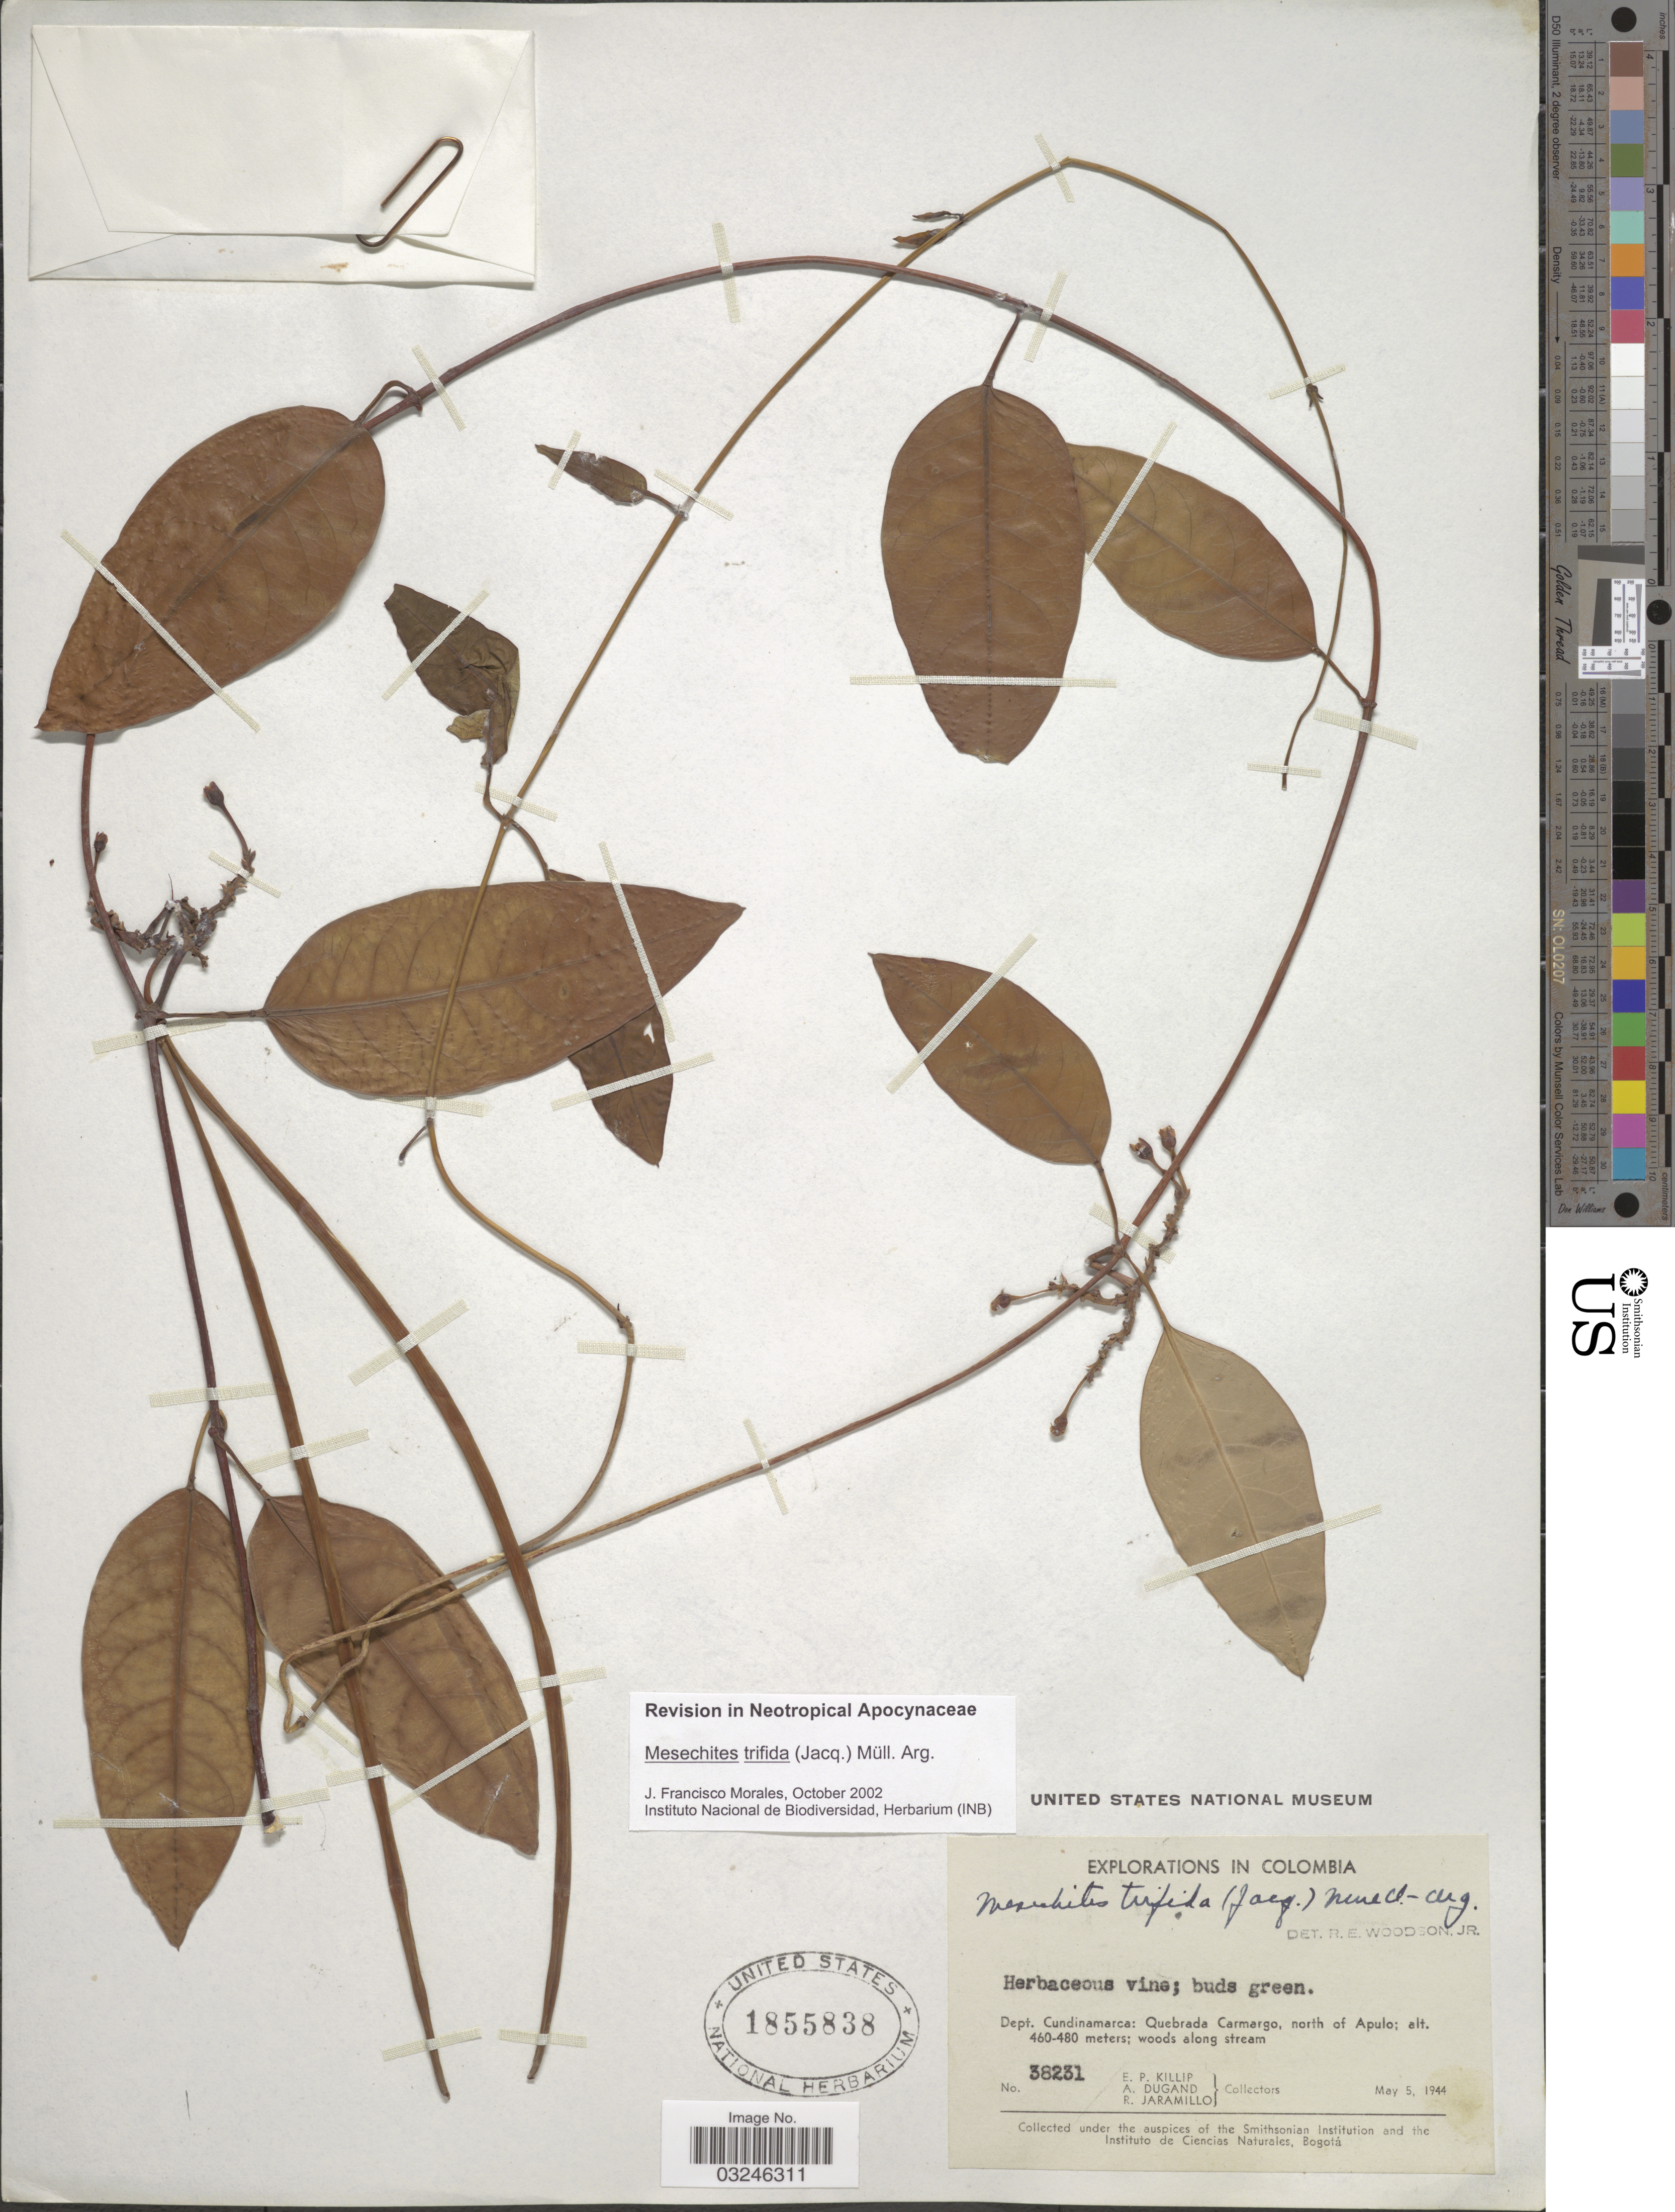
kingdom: Plantae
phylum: Tracheophyta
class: Magnoliopsida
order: Gentianales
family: Apocynaceae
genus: Mesechites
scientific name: Mesechites trifidus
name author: (Jacq.) Müll. Arg.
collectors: E. P. Killip, A. Dugand & R. Jaramillo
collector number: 38231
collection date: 1944-05-05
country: Colombia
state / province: Cundinamarca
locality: Dept. Cundinamarca: Quebrada Carmargo, north of Apulo.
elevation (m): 460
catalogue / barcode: US 1855838